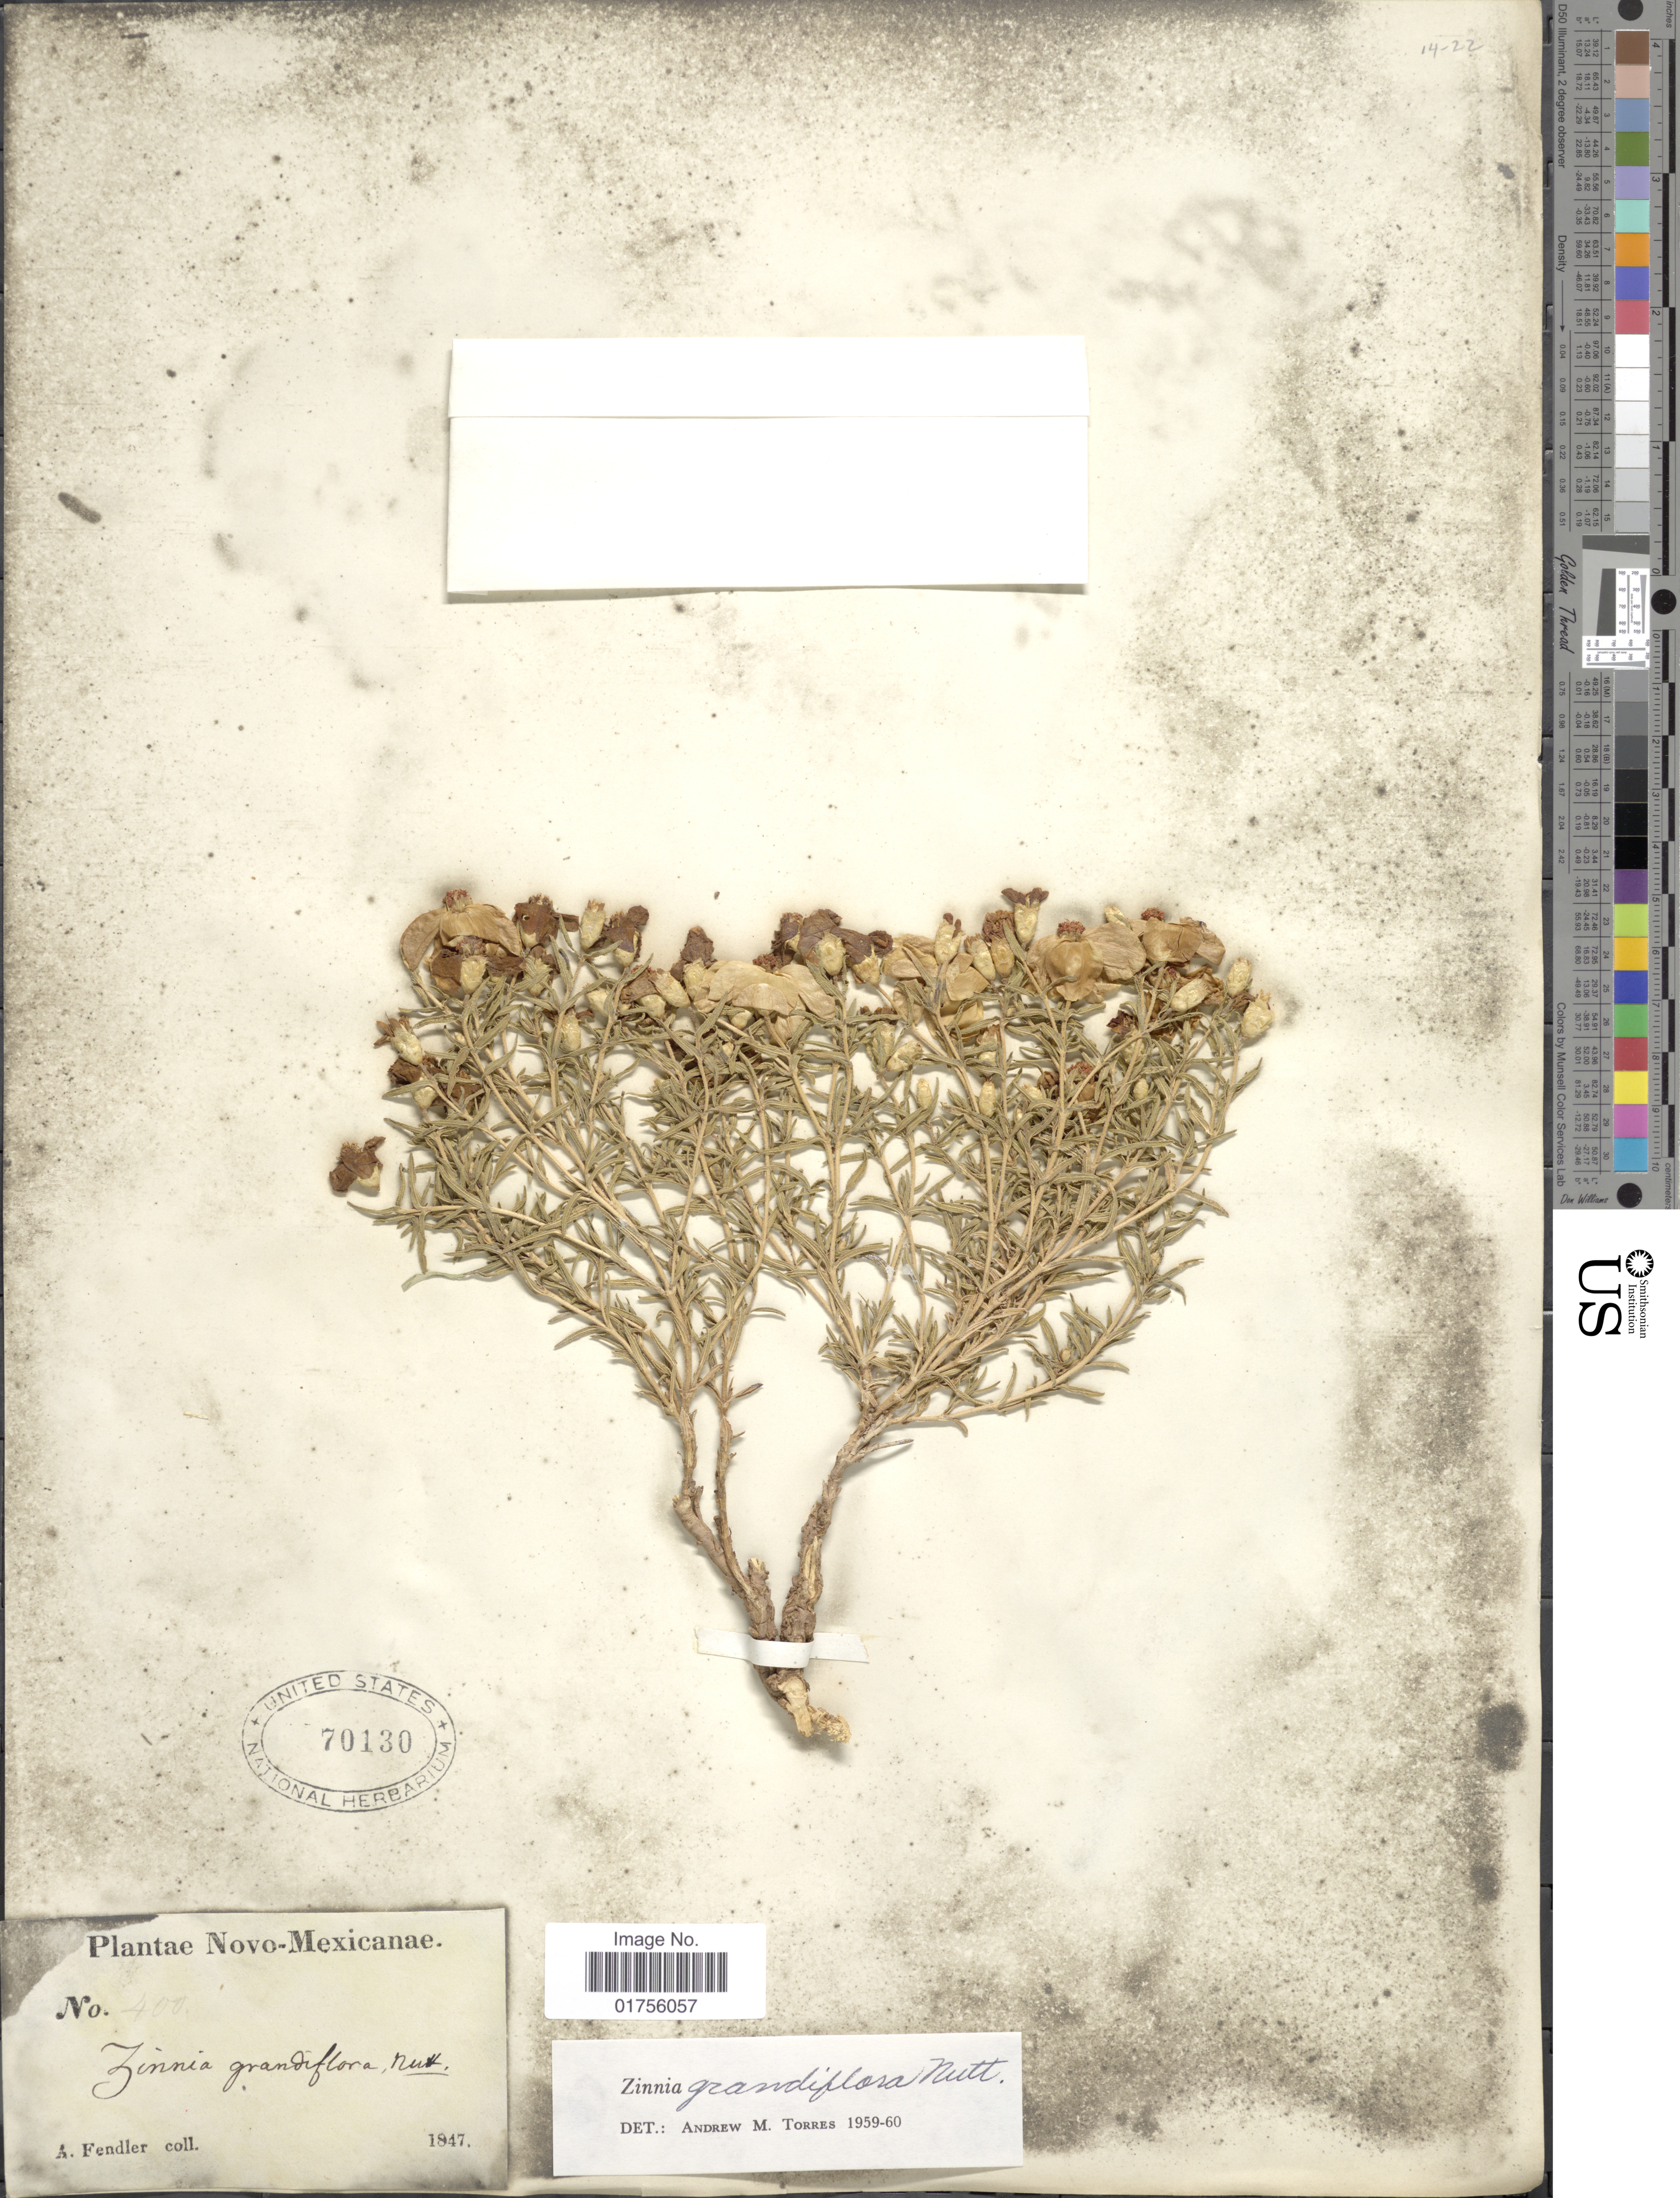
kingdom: Plantae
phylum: Tracheophyta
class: Magnoliopsida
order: Asterales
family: Asteraceae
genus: Zinnia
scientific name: Zinnia grandiflora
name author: Nutt.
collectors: A. Fendler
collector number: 400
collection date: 1847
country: United States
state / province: New Mexico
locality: Novo-Mexicanae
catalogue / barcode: US 70130